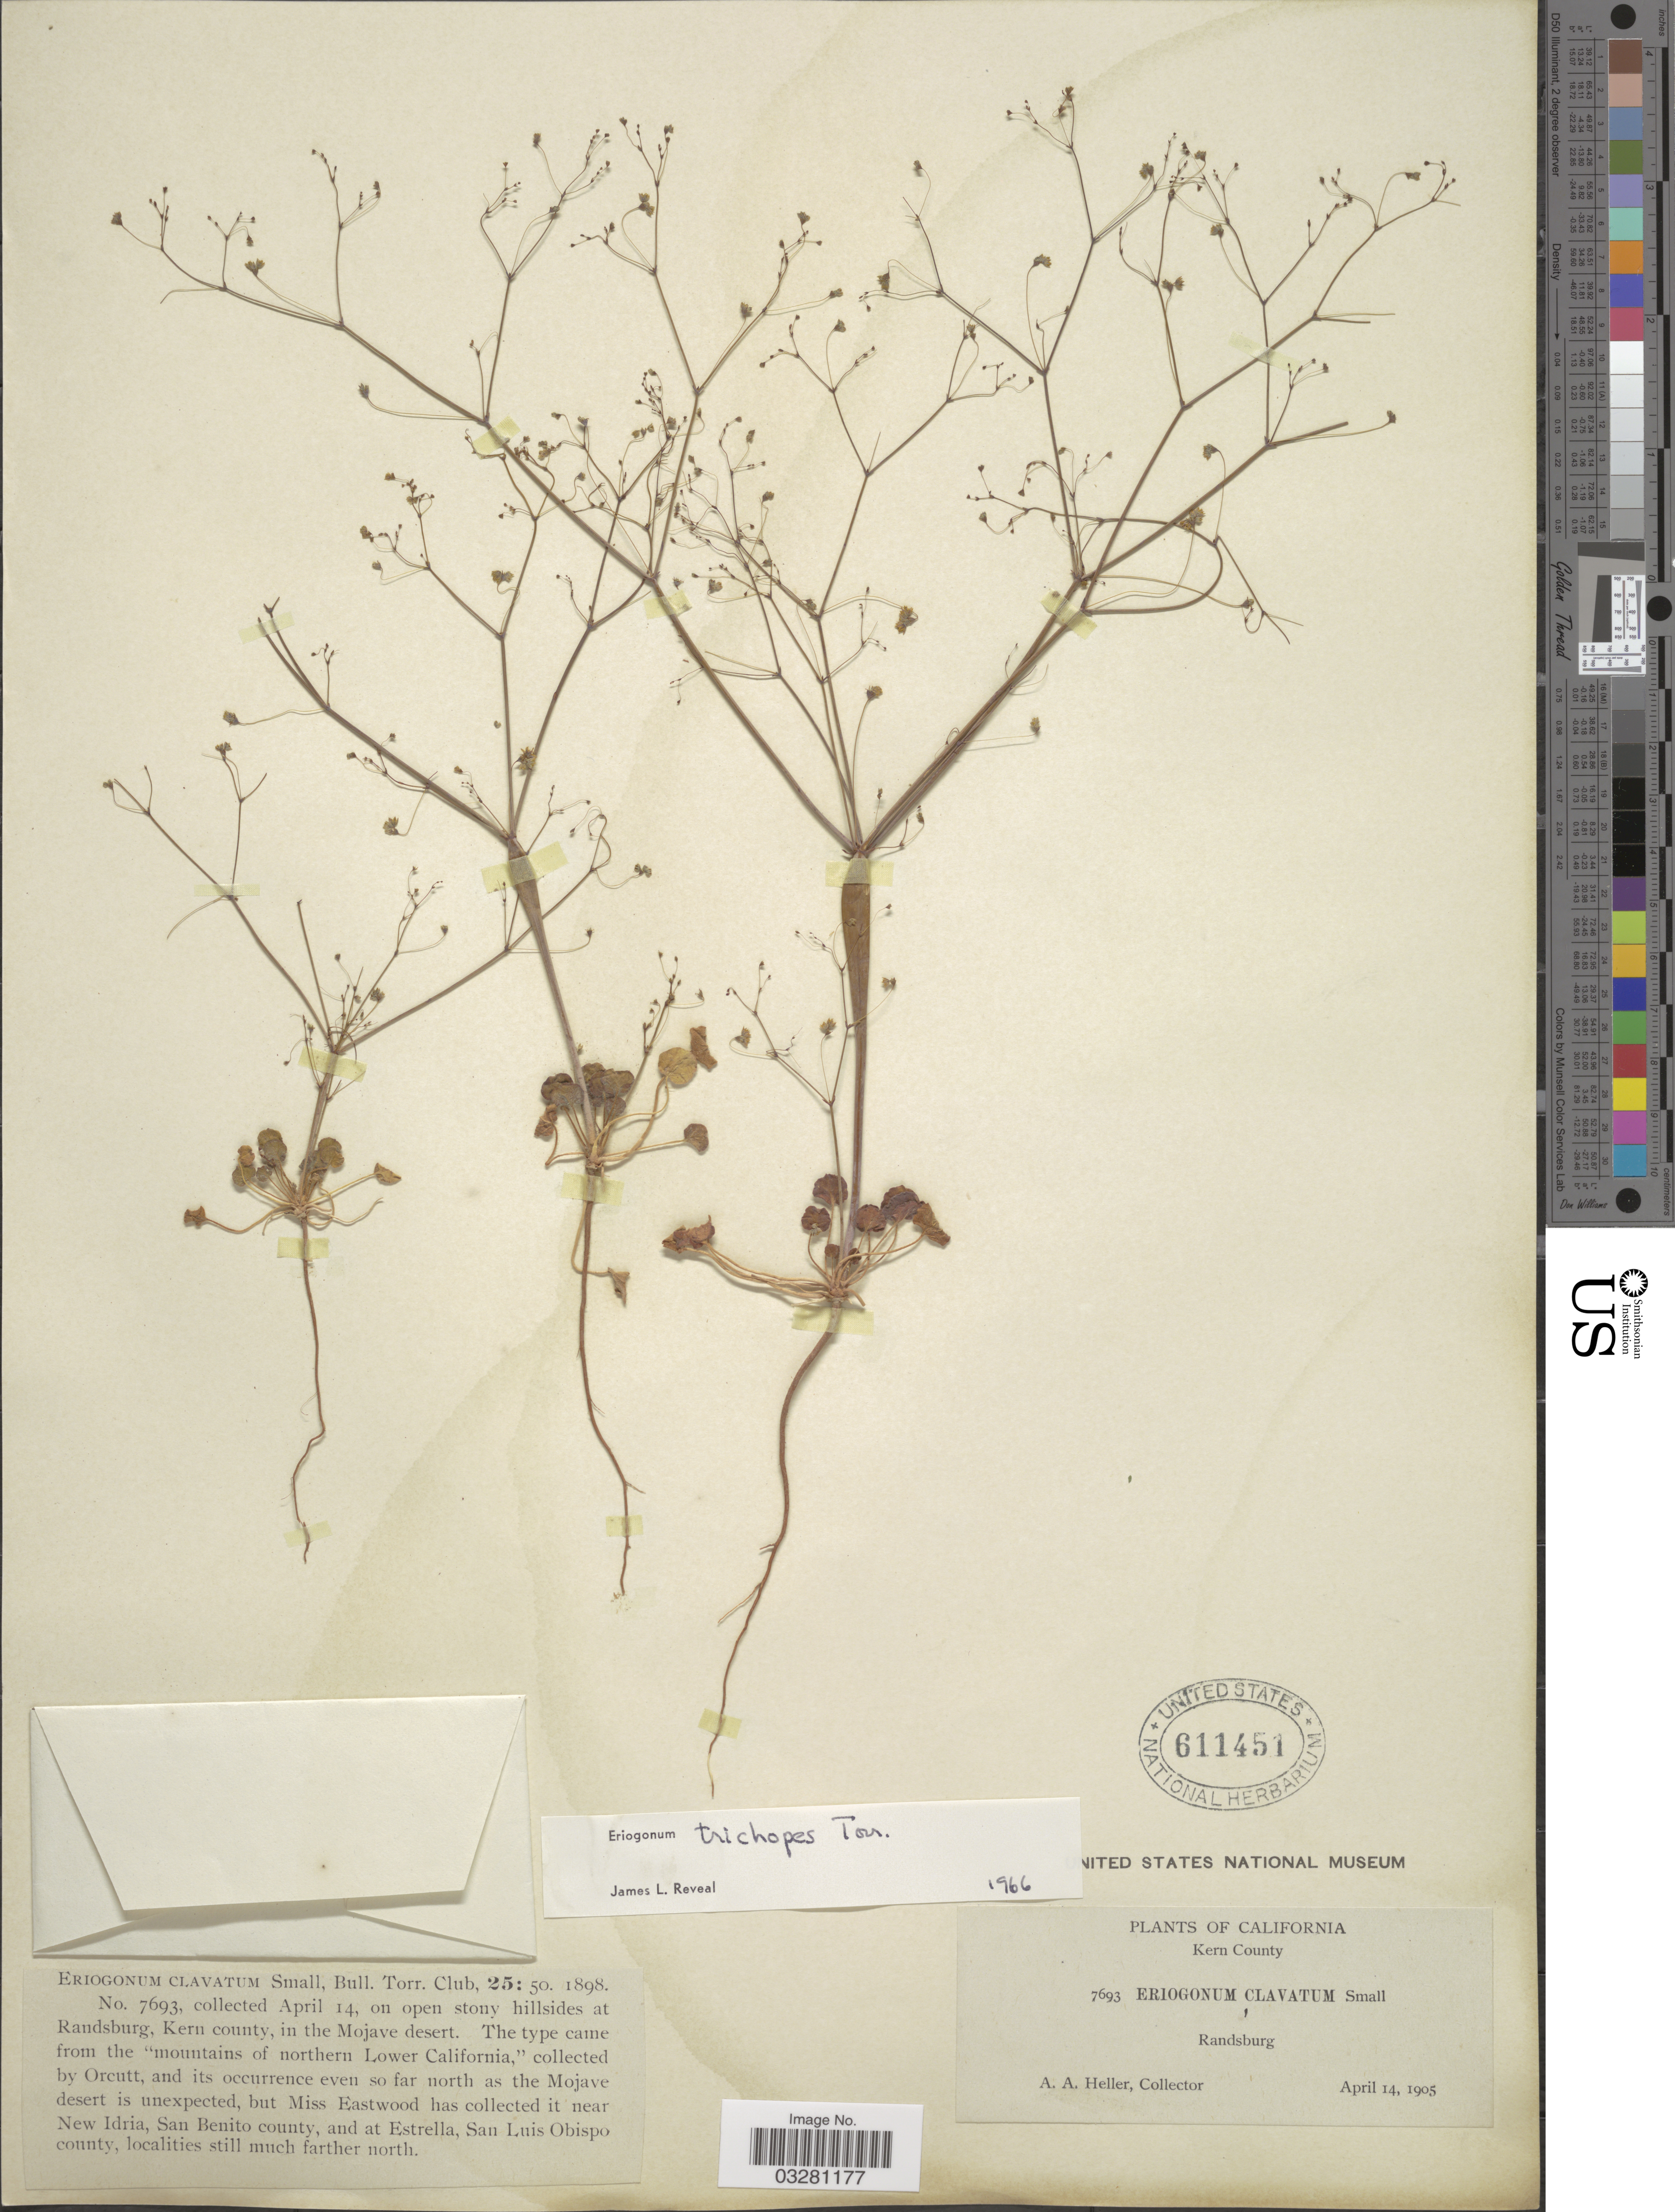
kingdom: Plantae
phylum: Tracheophyta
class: Magnoliopsida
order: Caryophyllales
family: Polygonaceae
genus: Eriogonum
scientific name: Eriogonum trichopes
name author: Torr.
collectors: A. A. Heller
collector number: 7693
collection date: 1905-04-14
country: United States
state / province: California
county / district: Kern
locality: Kern County. Randsburg. In the Mojave desert.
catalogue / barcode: US 611451